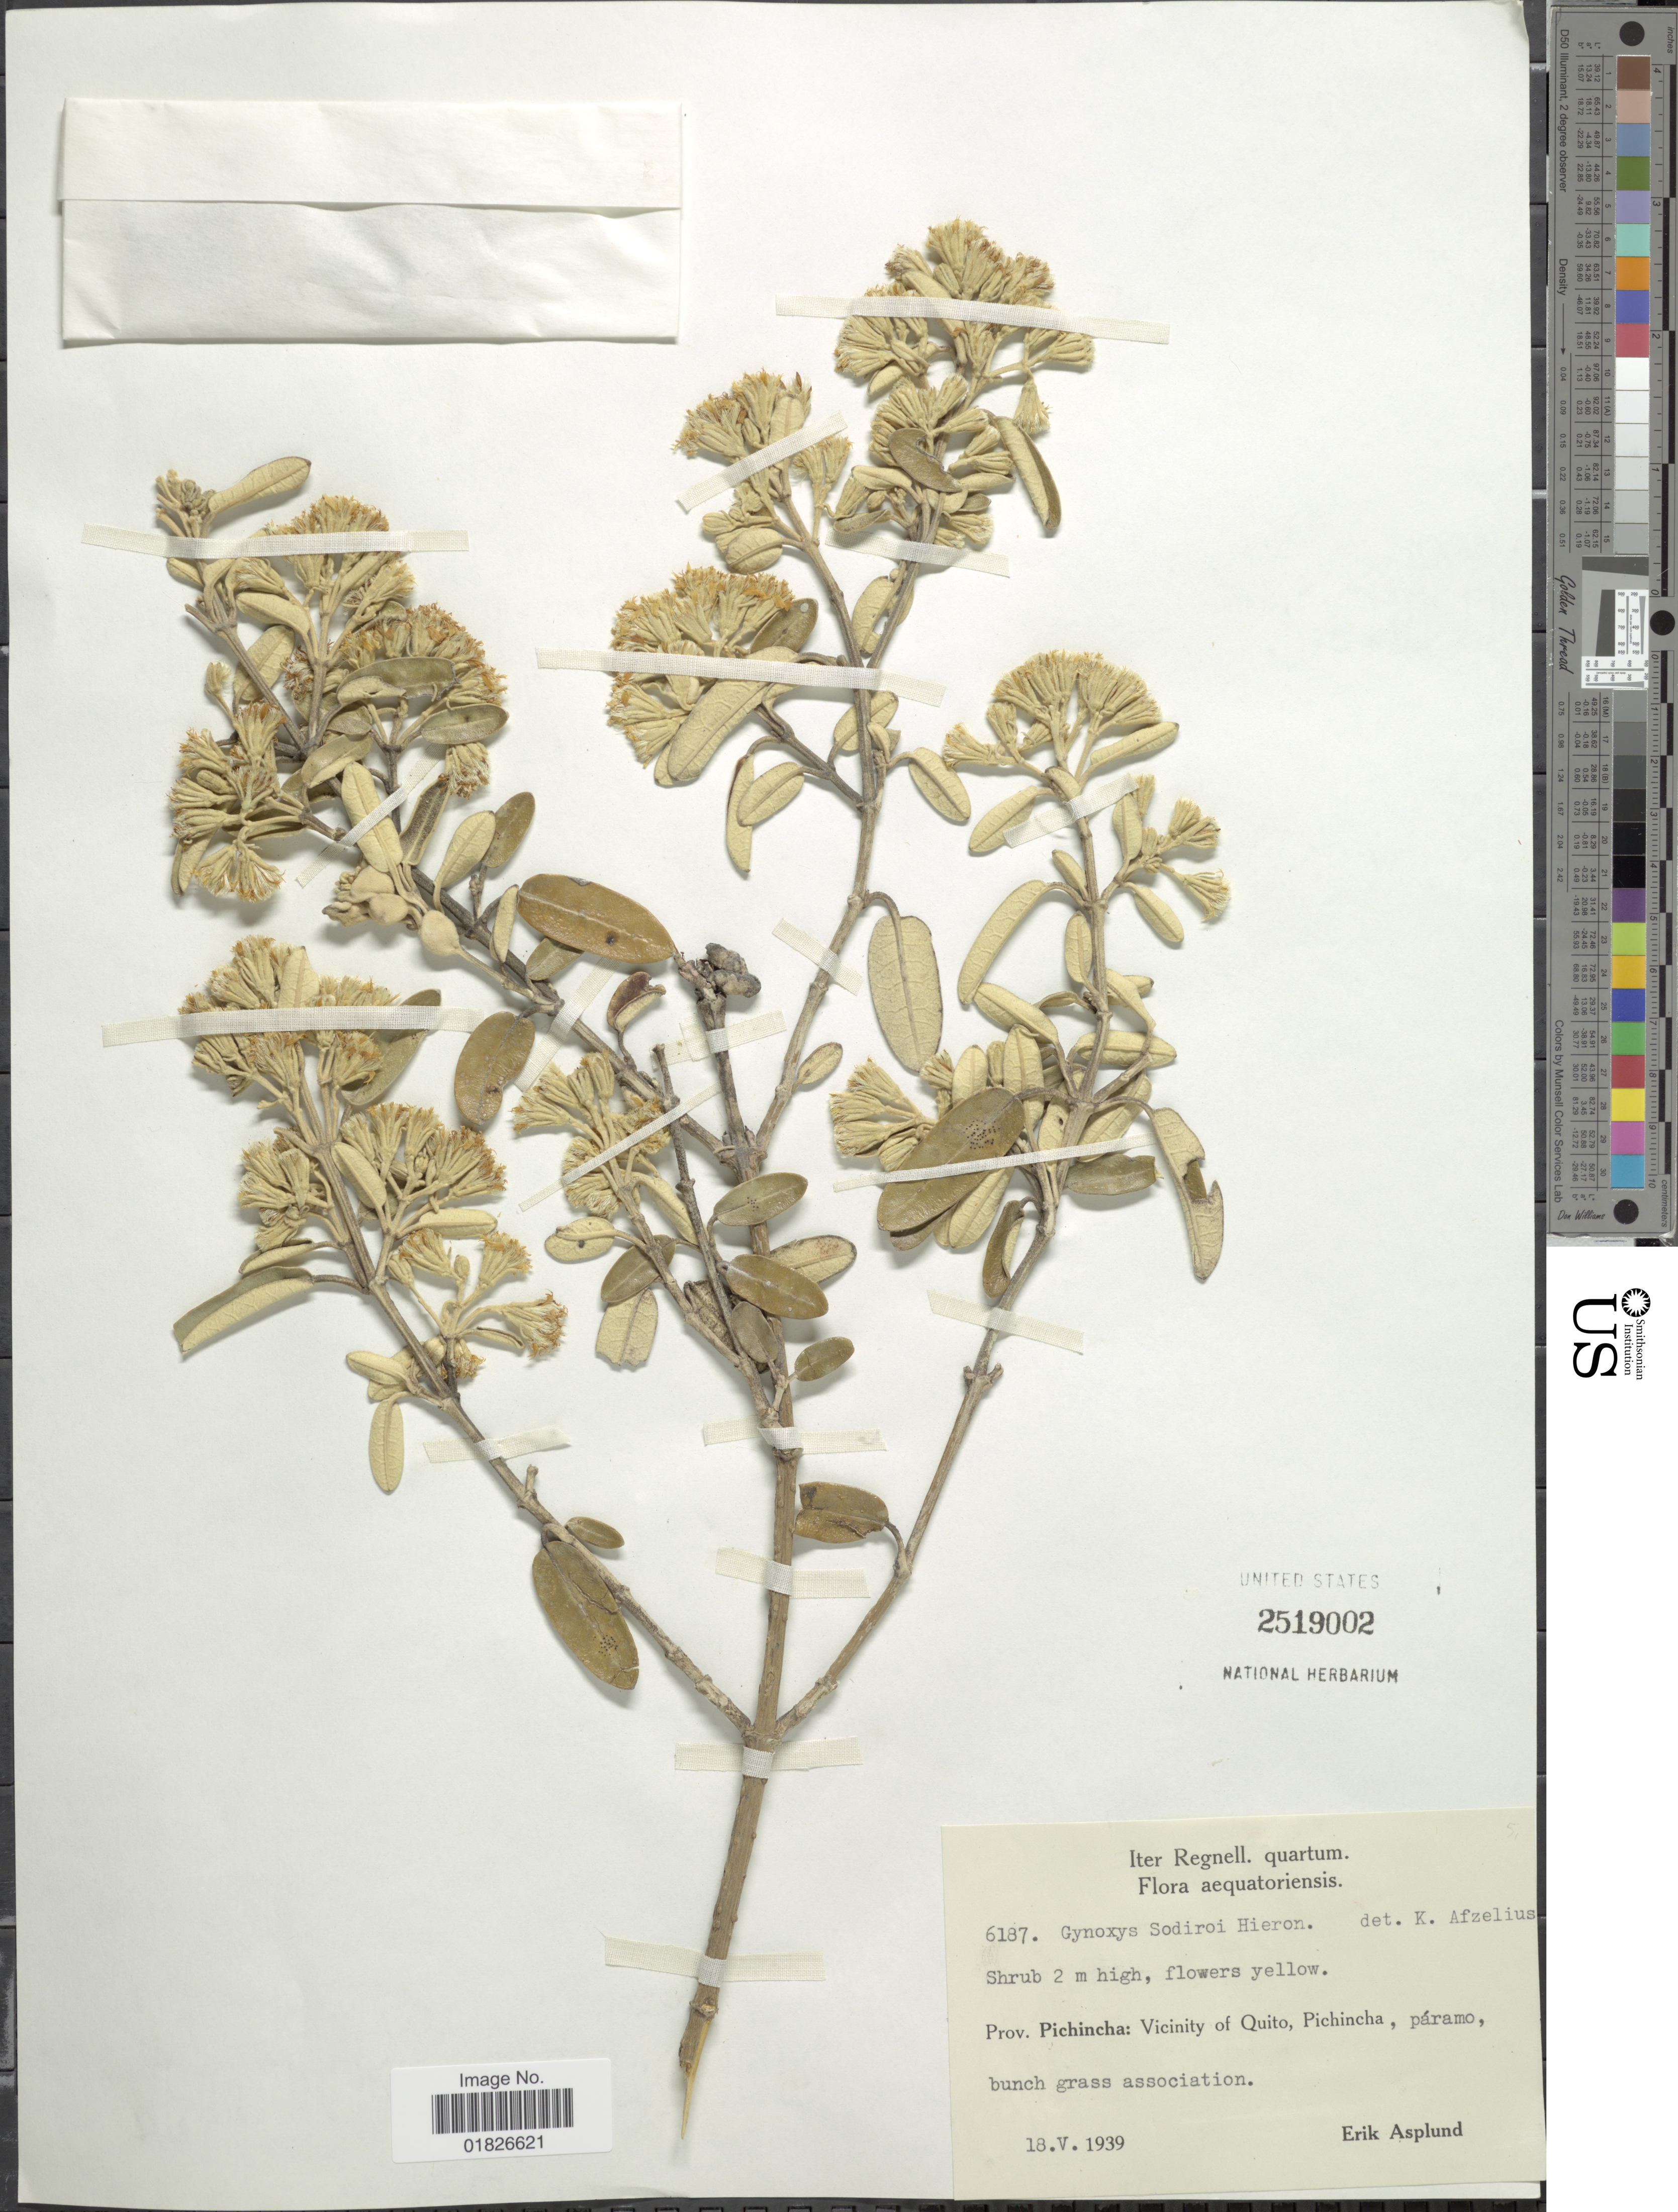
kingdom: Plantae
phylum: Tracheophyta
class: Magnoliopsida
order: Asterales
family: Asteraceae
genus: Gynoxys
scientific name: Gynoxys sodiroi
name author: Hieron.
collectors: E. Asplund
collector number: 6187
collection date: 1939-05-18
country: Ecuador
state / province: Pichincha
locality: Vicinity of Quito, Pichincha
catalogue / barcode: US 2519002